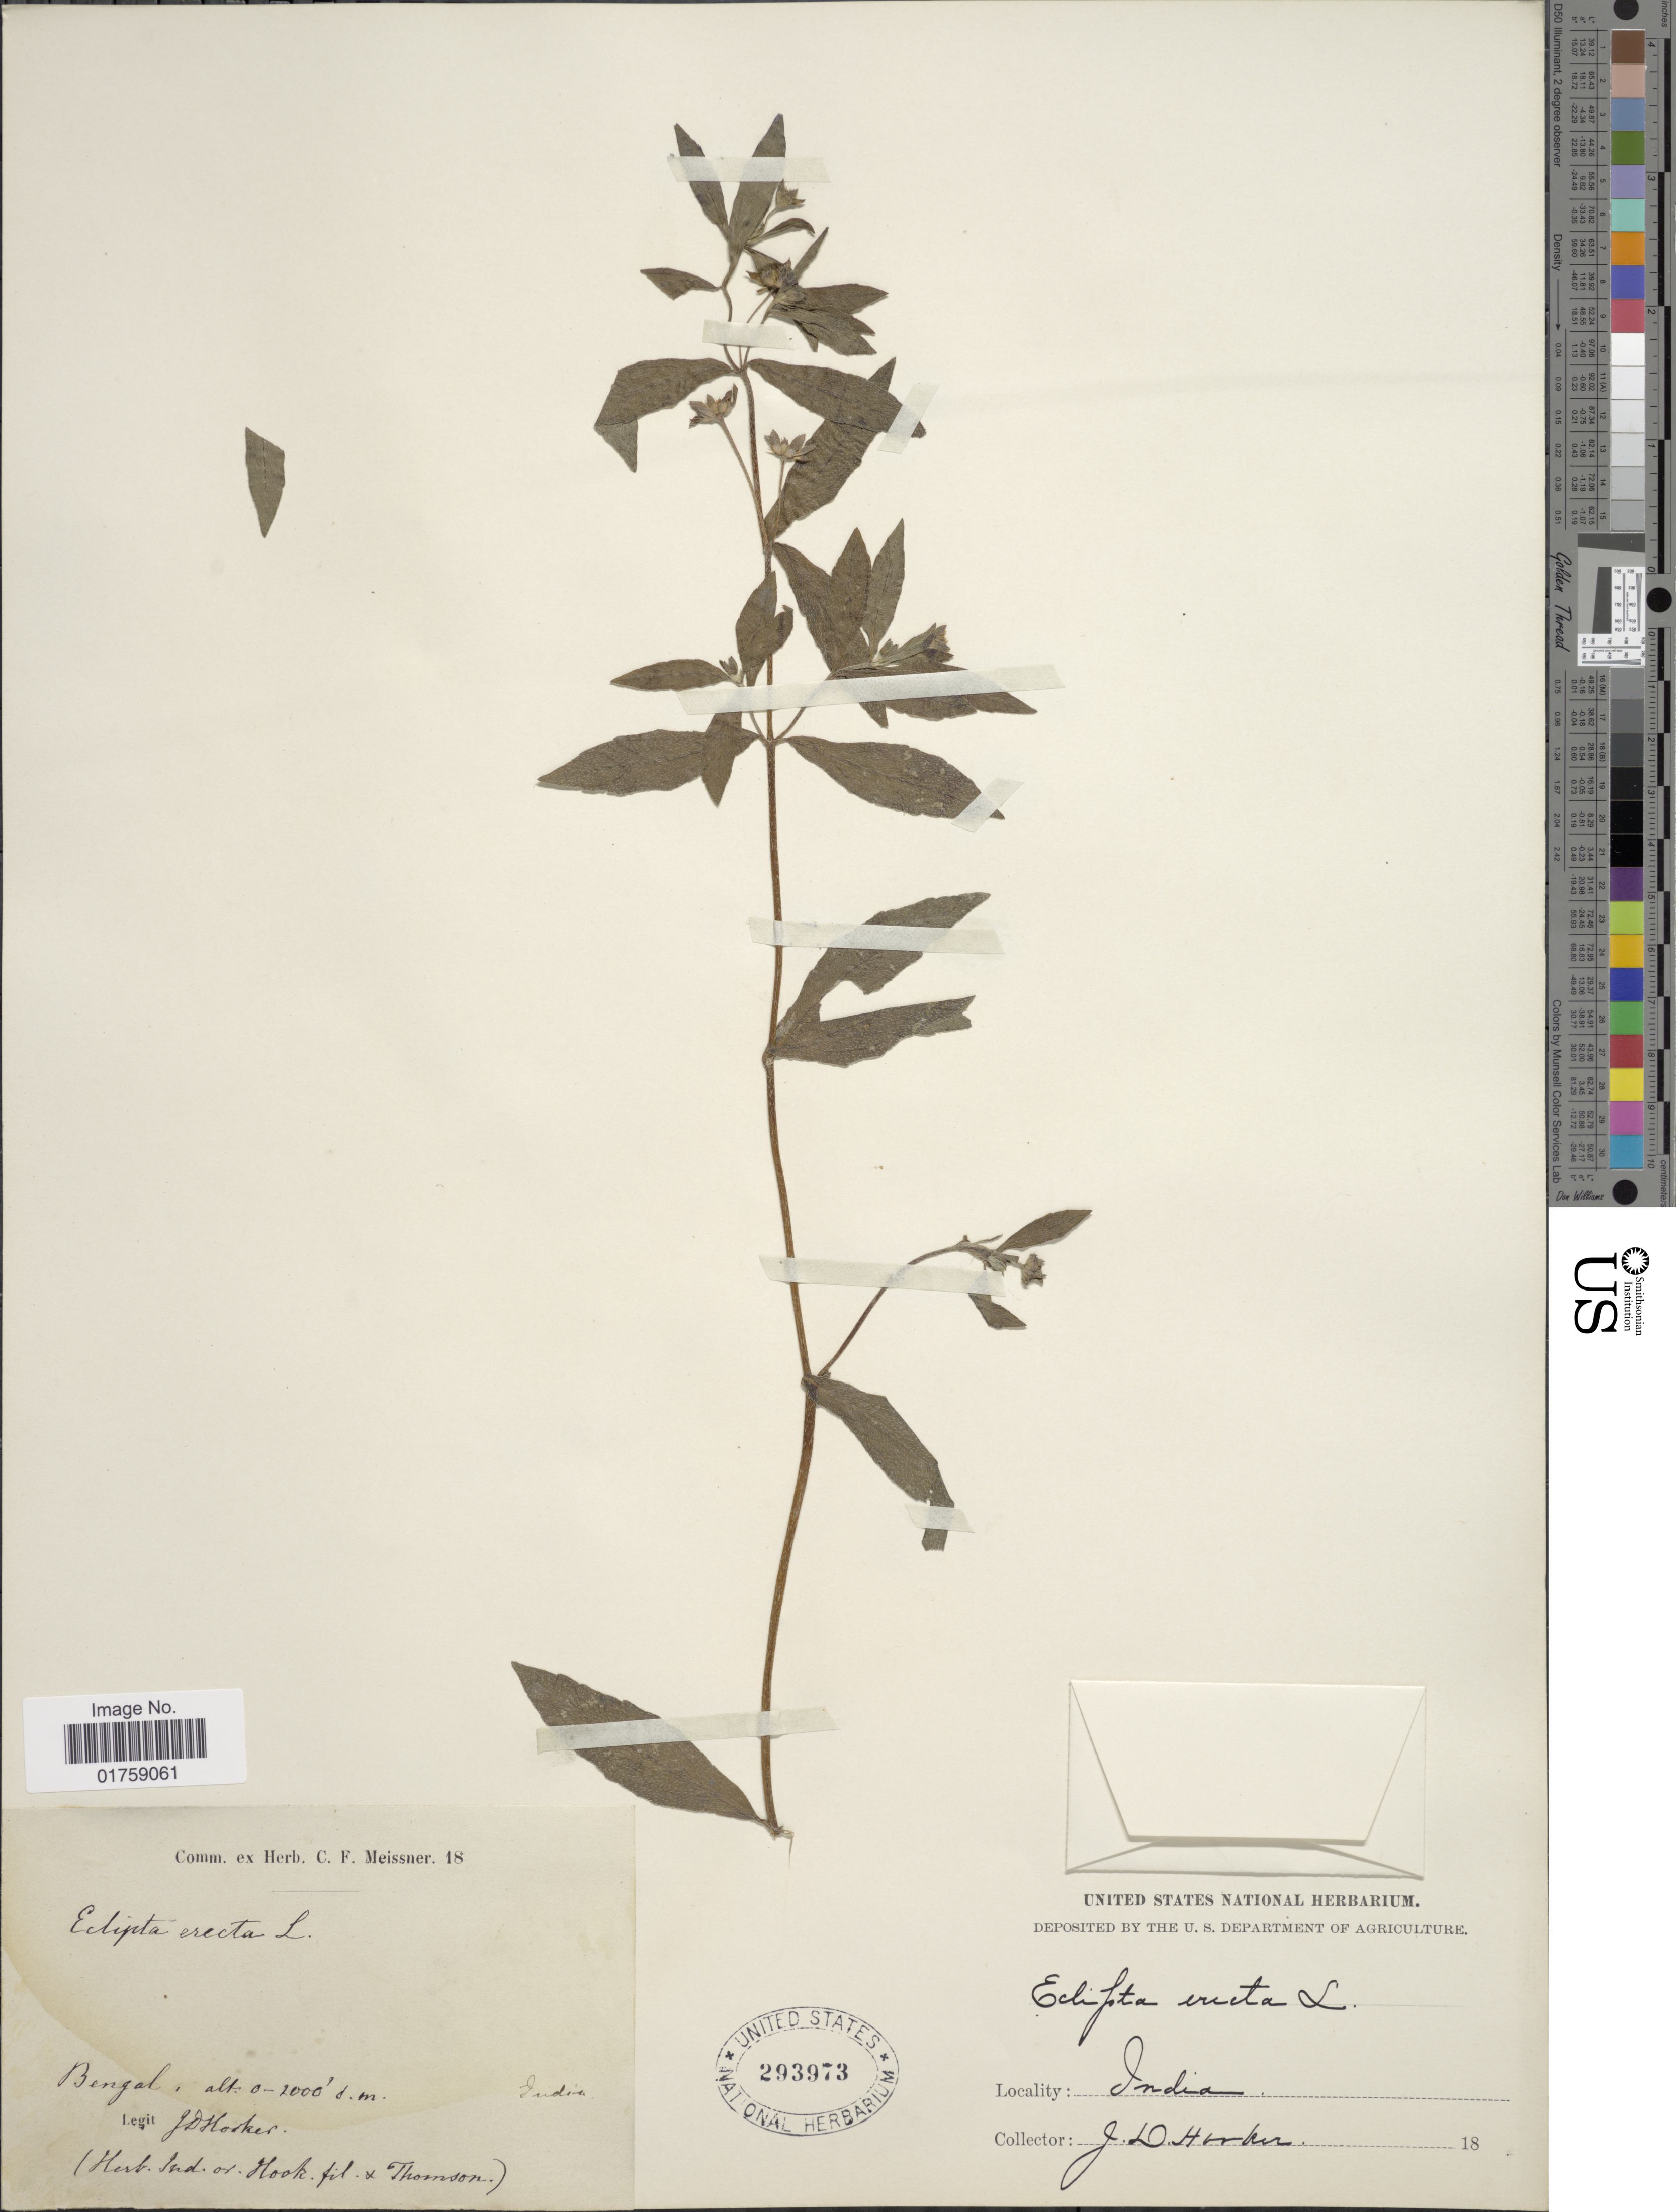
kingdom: Plantae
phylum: Tracheophyta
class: Magnoliopsida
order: Asterales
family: Asteraceae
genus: Eclipta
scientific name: Eclipta prostrata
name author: (L.) L.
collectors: J. D. Hooker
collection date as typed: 18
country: India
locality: India. Bengal.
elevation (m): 0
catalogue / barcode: US 293973